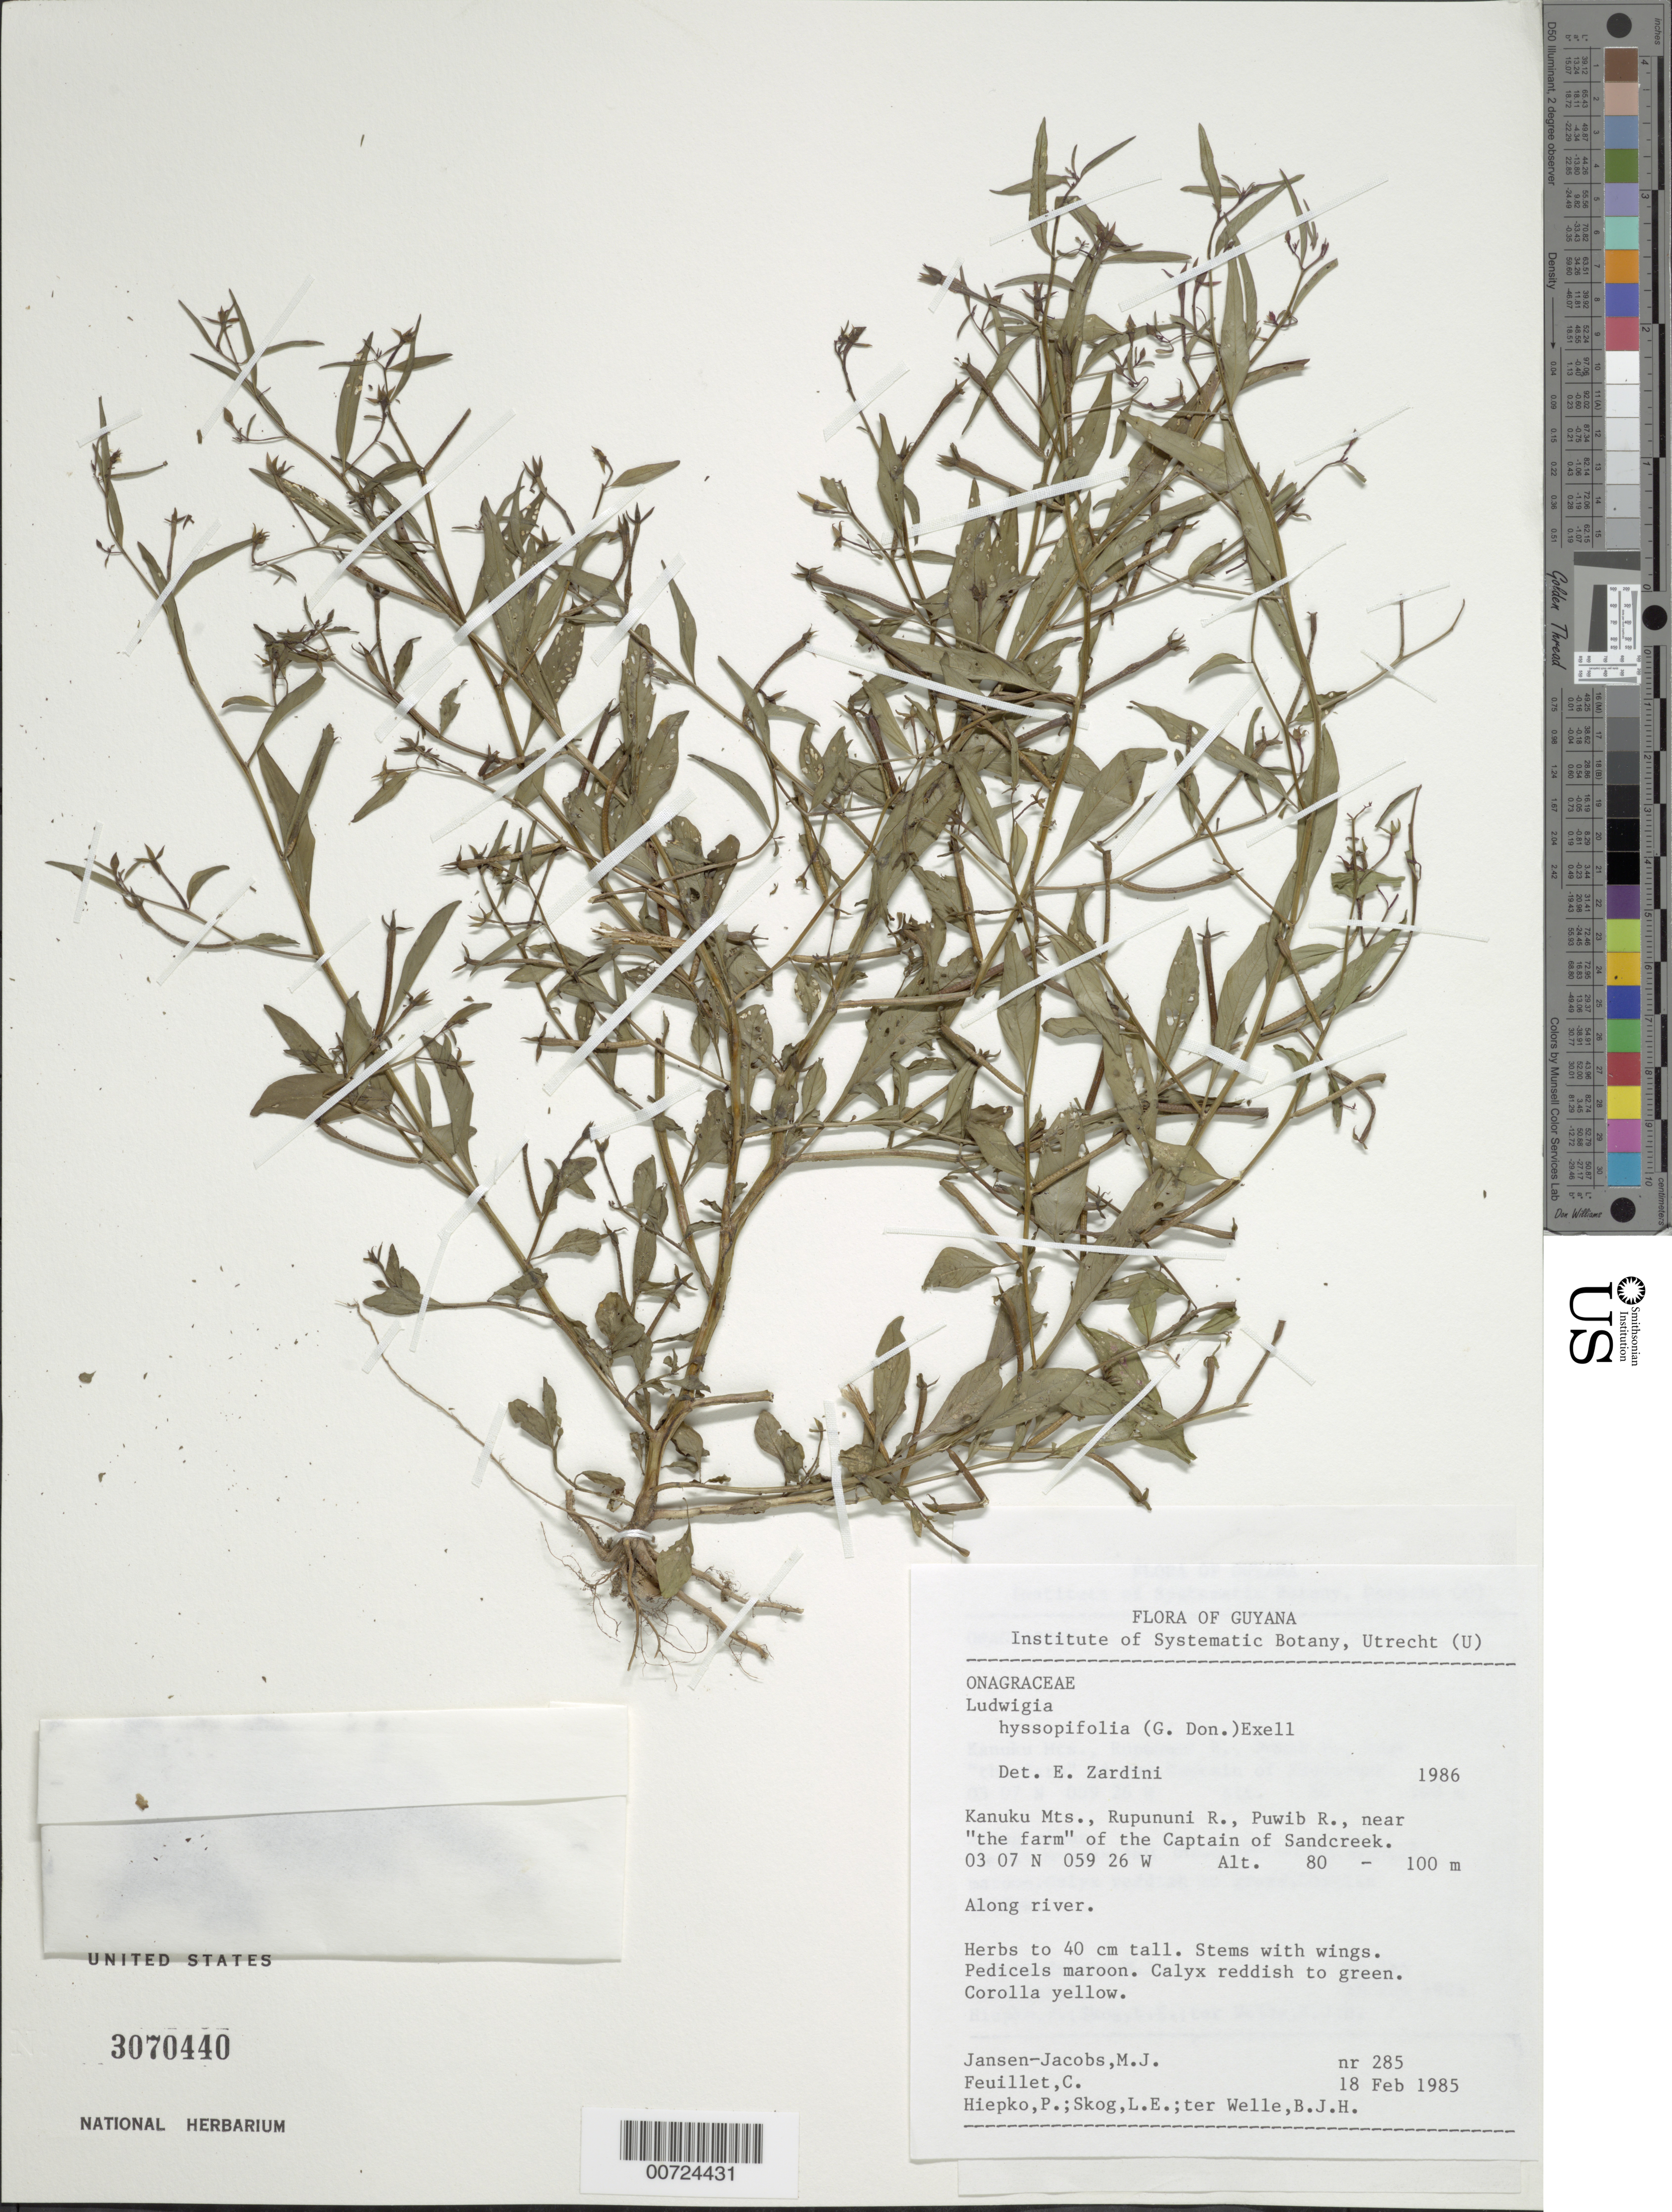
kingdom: Plantae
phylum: Tracheophyta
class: Magnoliopsida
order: Myrtales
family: Onagraceae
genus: Ludwigia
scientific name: Ludwigia hyssopifolia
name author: (G. Don) Exell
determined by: Zardini, E. M.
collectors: M. J. Jansen-Jacobs, C. Feuillet, P. H. Hiepko, L. E. Skog & B. Welle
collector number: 285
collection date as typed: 18-Feb-85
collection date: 1985-02-18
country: Guyana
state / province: U. Takutu-U. Essequibo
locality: Kanuku Mts., Rupununi R., Puwib R. near "the farm" of the Captain of Sandcreek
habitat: Along river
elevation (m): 80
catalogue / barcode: US 3070440